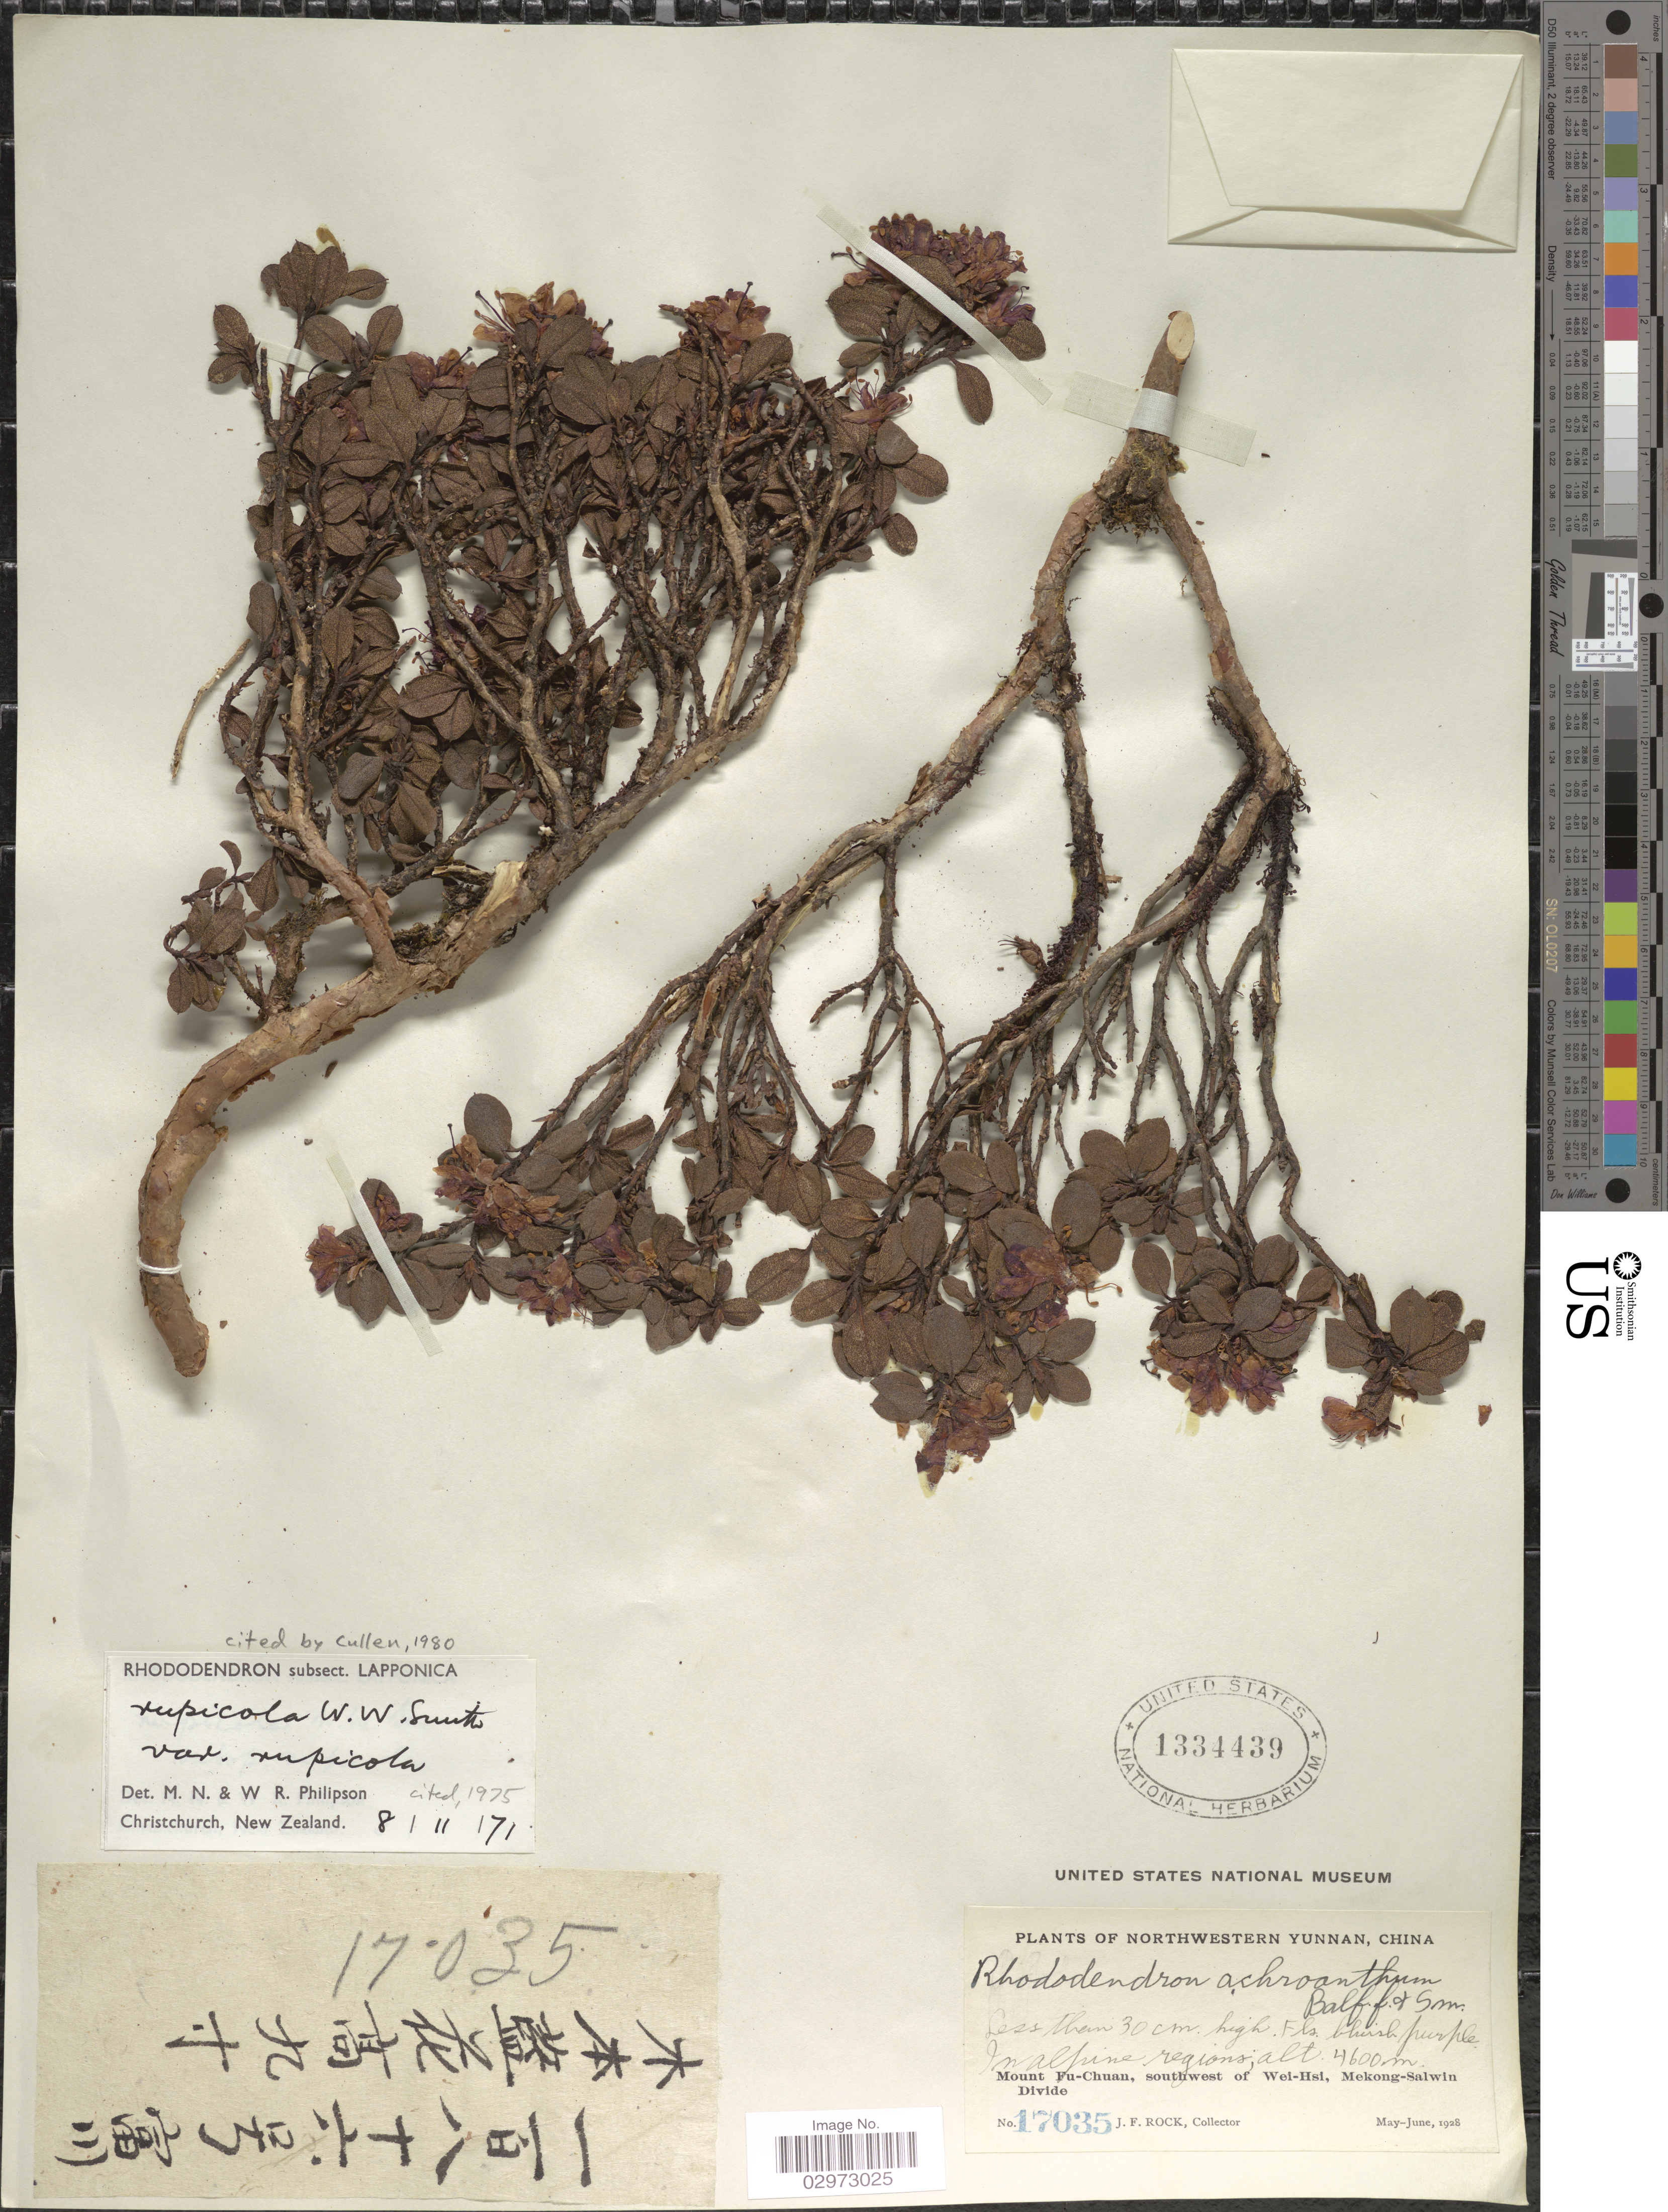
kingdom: Plantae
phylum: Tracheophyta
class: Magnoliopsida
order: Ericales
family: Ericaceae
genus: Rhododendron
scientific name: Rhododendron rupicola var. rupicola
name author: W.W. Sm.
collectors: J. Rock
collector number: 17035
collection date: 1928-05/1928-06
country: China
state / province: Yunnan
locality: Northwestern Yunnan, Mount Fu-Chuan, southwest of Wei-Hsi, Mekong-Salwin Divide.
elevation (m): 4600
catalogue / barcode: US 1334439